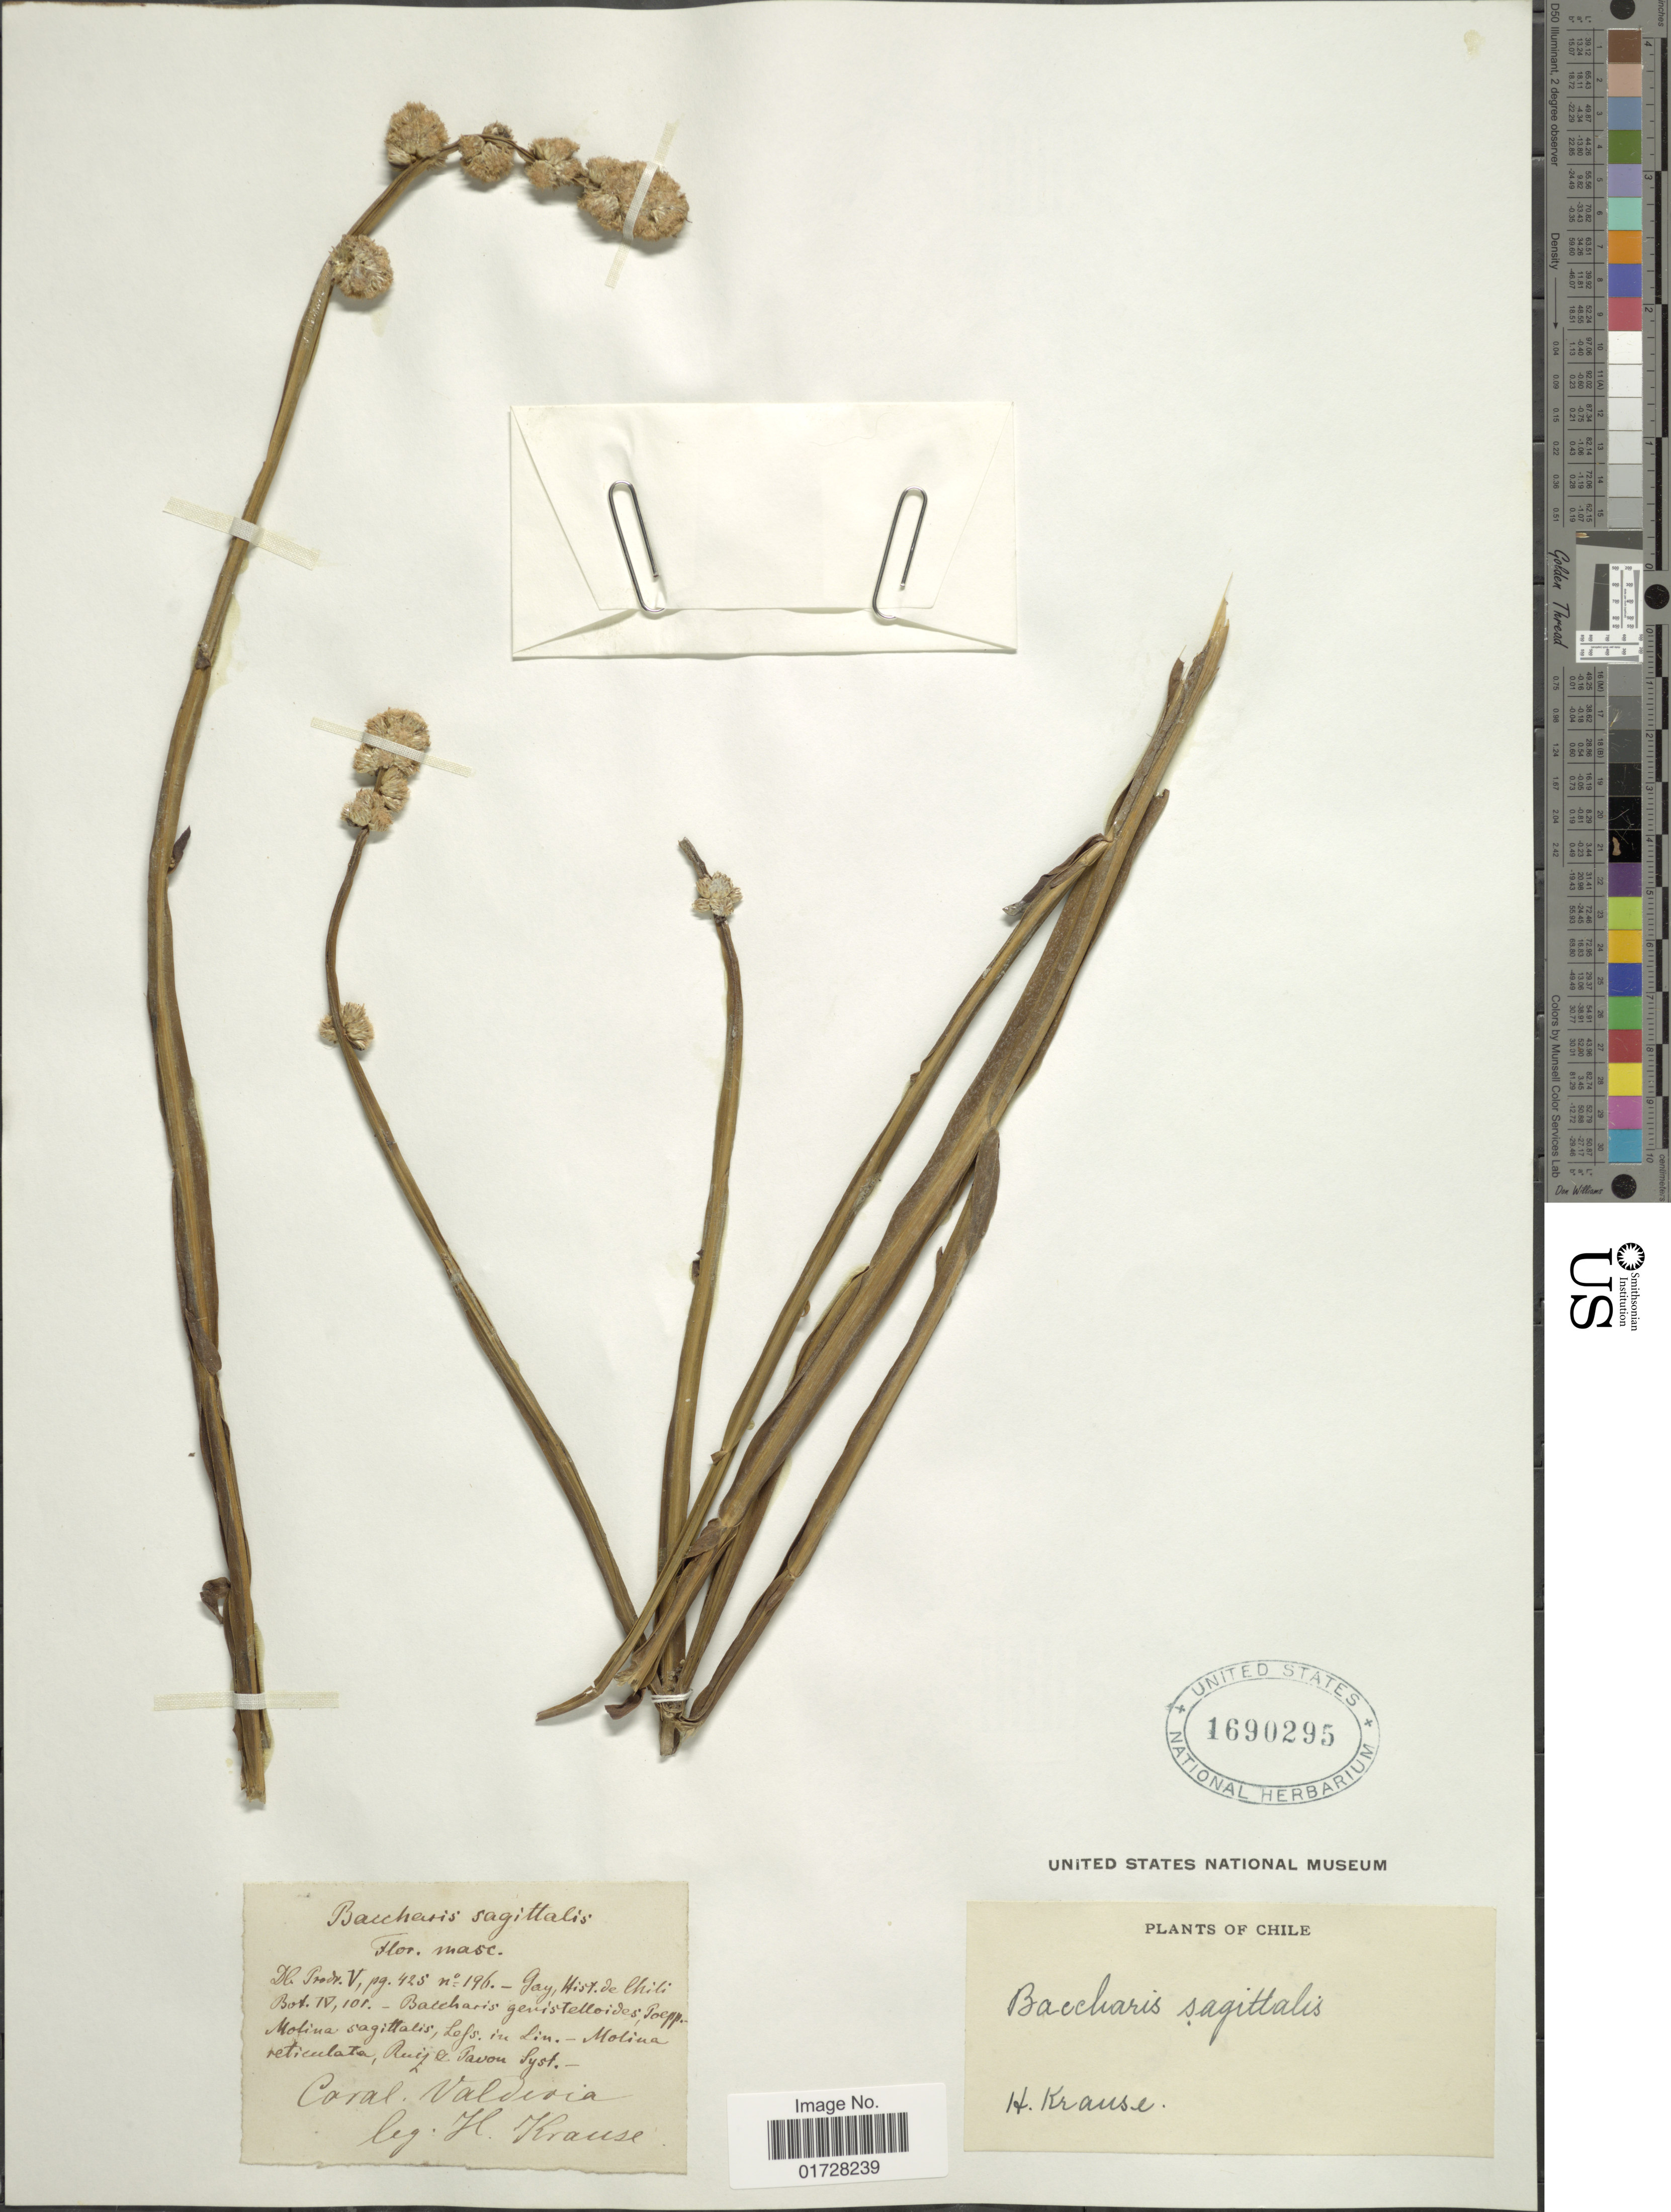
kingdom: Plantae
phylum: Tracheophyta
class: Magnoliopsida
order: Asterales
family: Asteraceae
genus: Baccharis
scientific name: Baccharis sagittalis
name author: (Less.) DC.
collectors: H. Krause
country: Chile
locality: Coral, Valdivia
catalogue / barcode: US 1690295